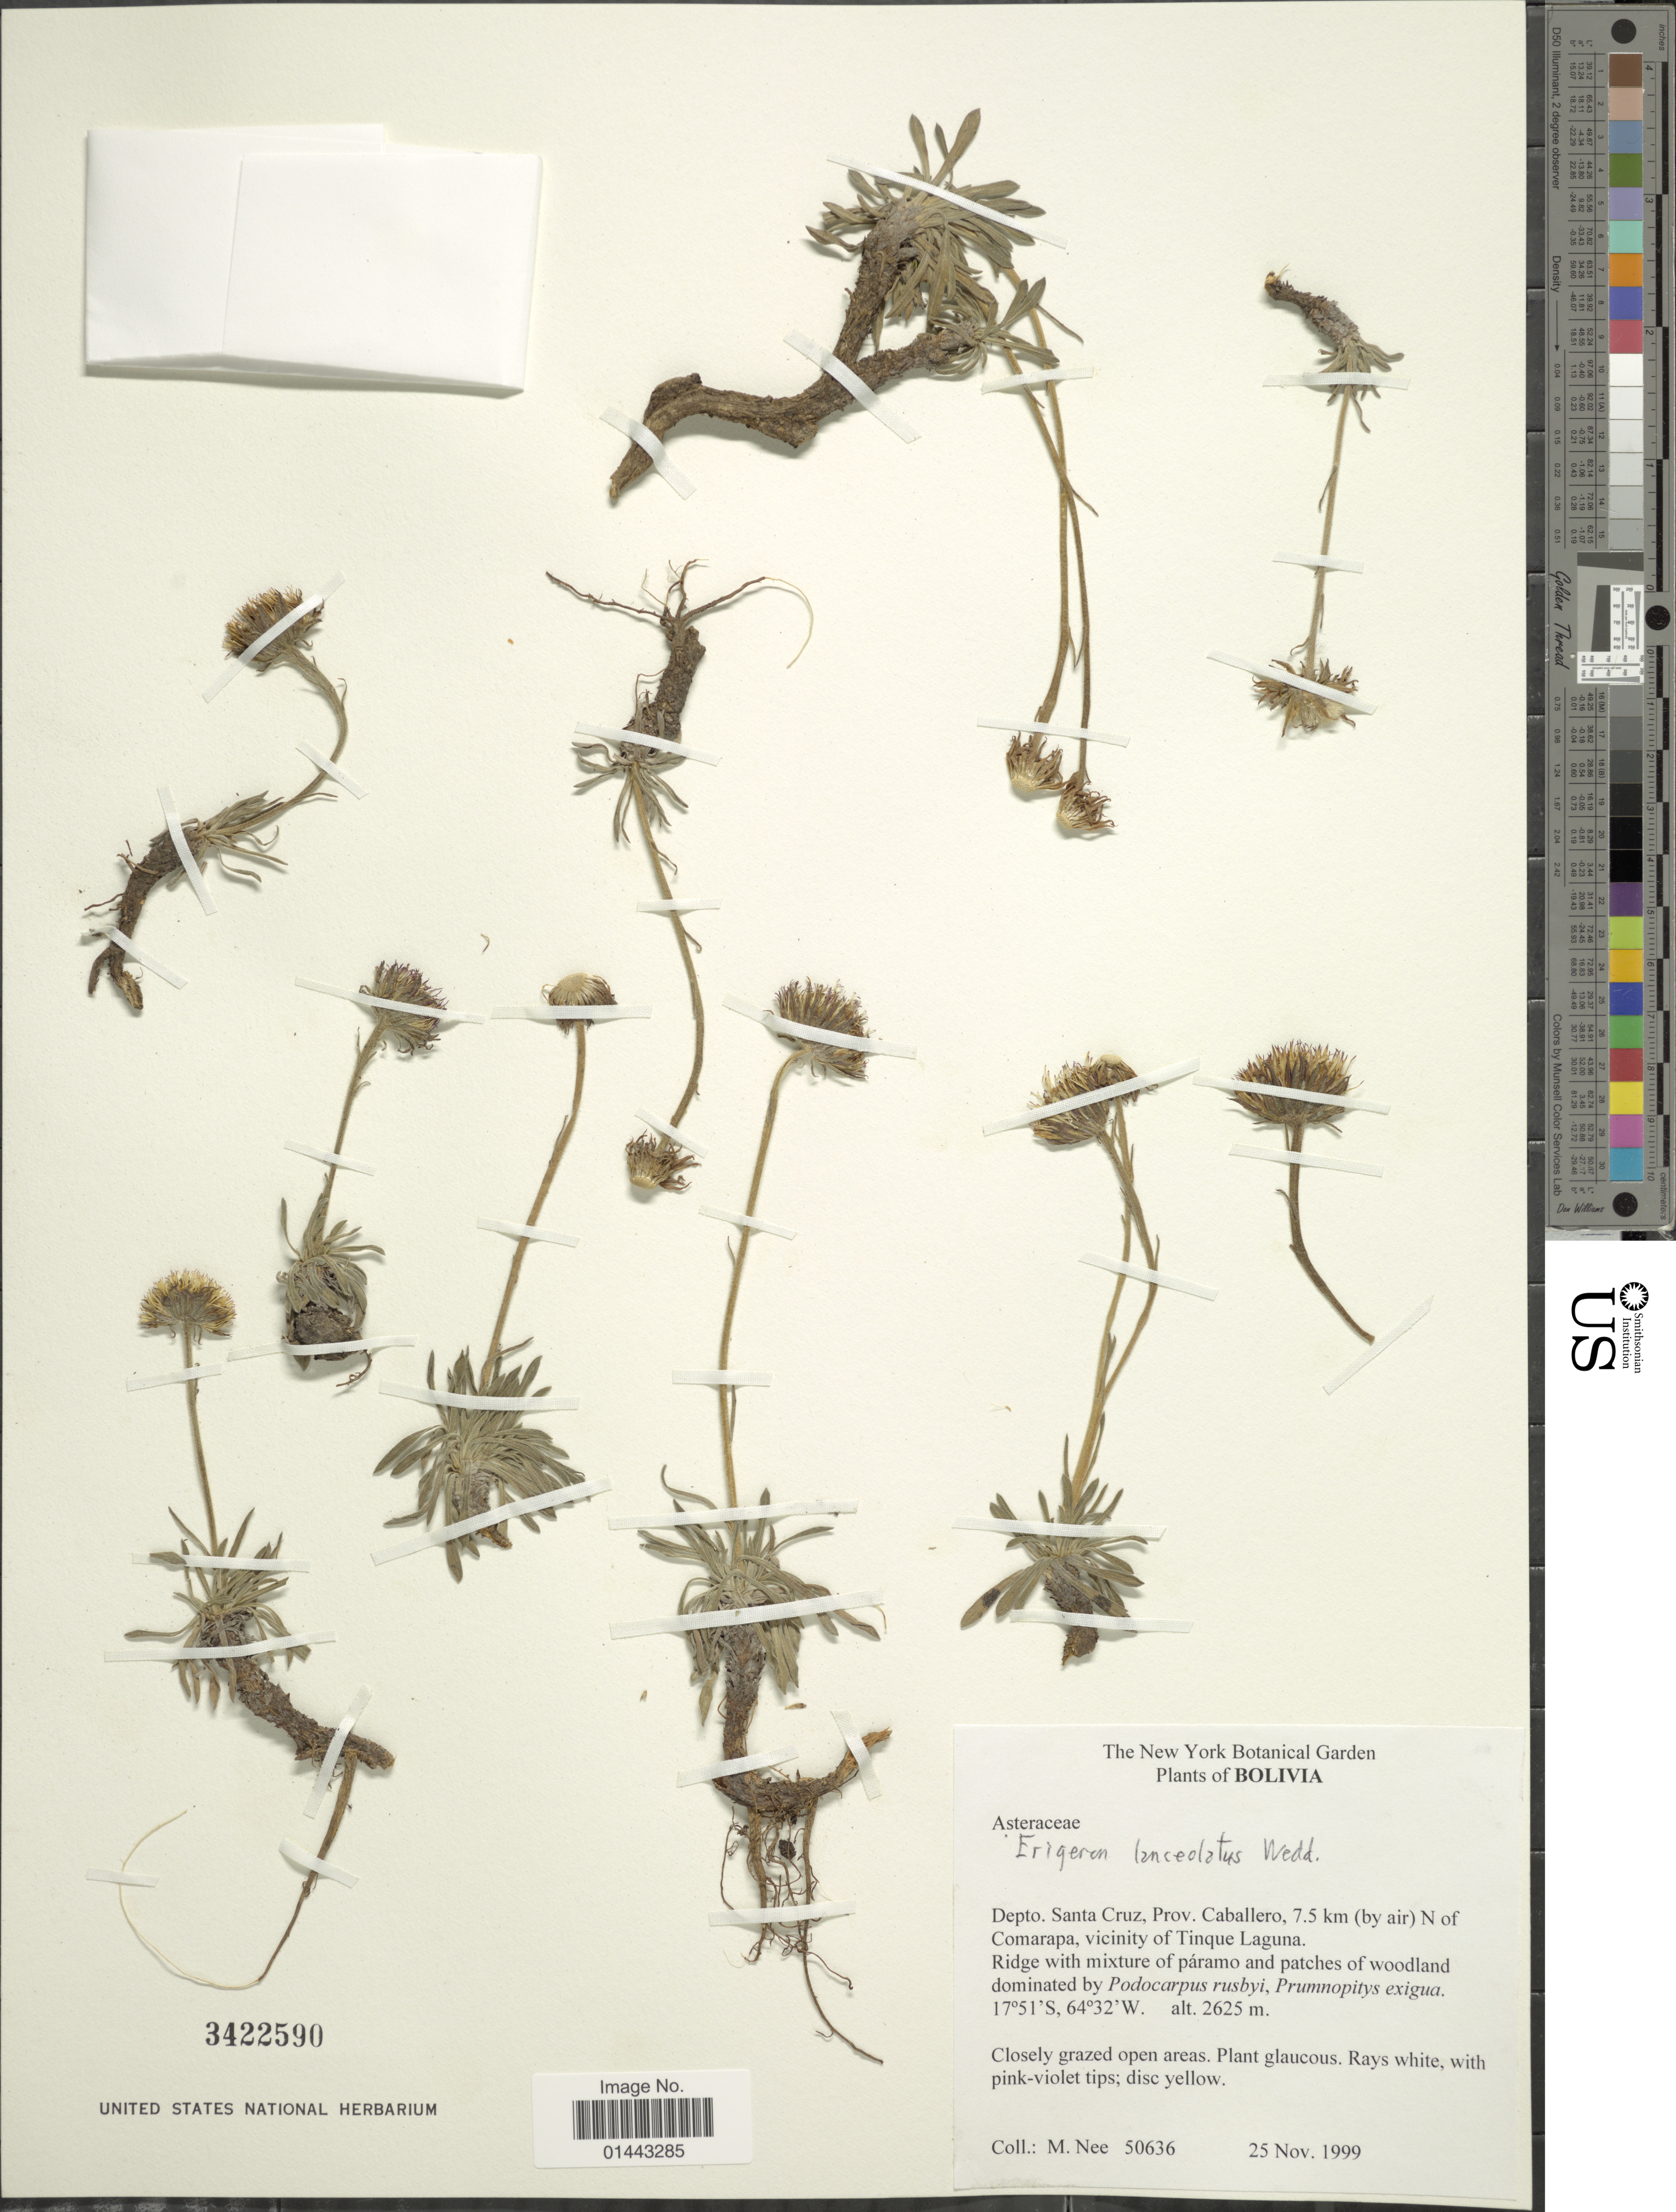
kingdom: Plantae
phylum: Tracheophyta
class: Magnoliopsida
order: Asterales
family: Asteraceae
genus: Erigeron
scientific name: Erigeron lanceolatus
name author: Wedd.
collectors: M. Nee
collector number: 50636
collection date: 1999-11-25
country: Bolivia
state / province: Santa Cruz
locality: Prov. Caballero, 7.5 km (by air) N of Comarapa, vicinity of Tinque Laguna, ridge with mixture of paramo and patches of woodland.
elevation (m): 2625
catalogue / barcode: US 3422590